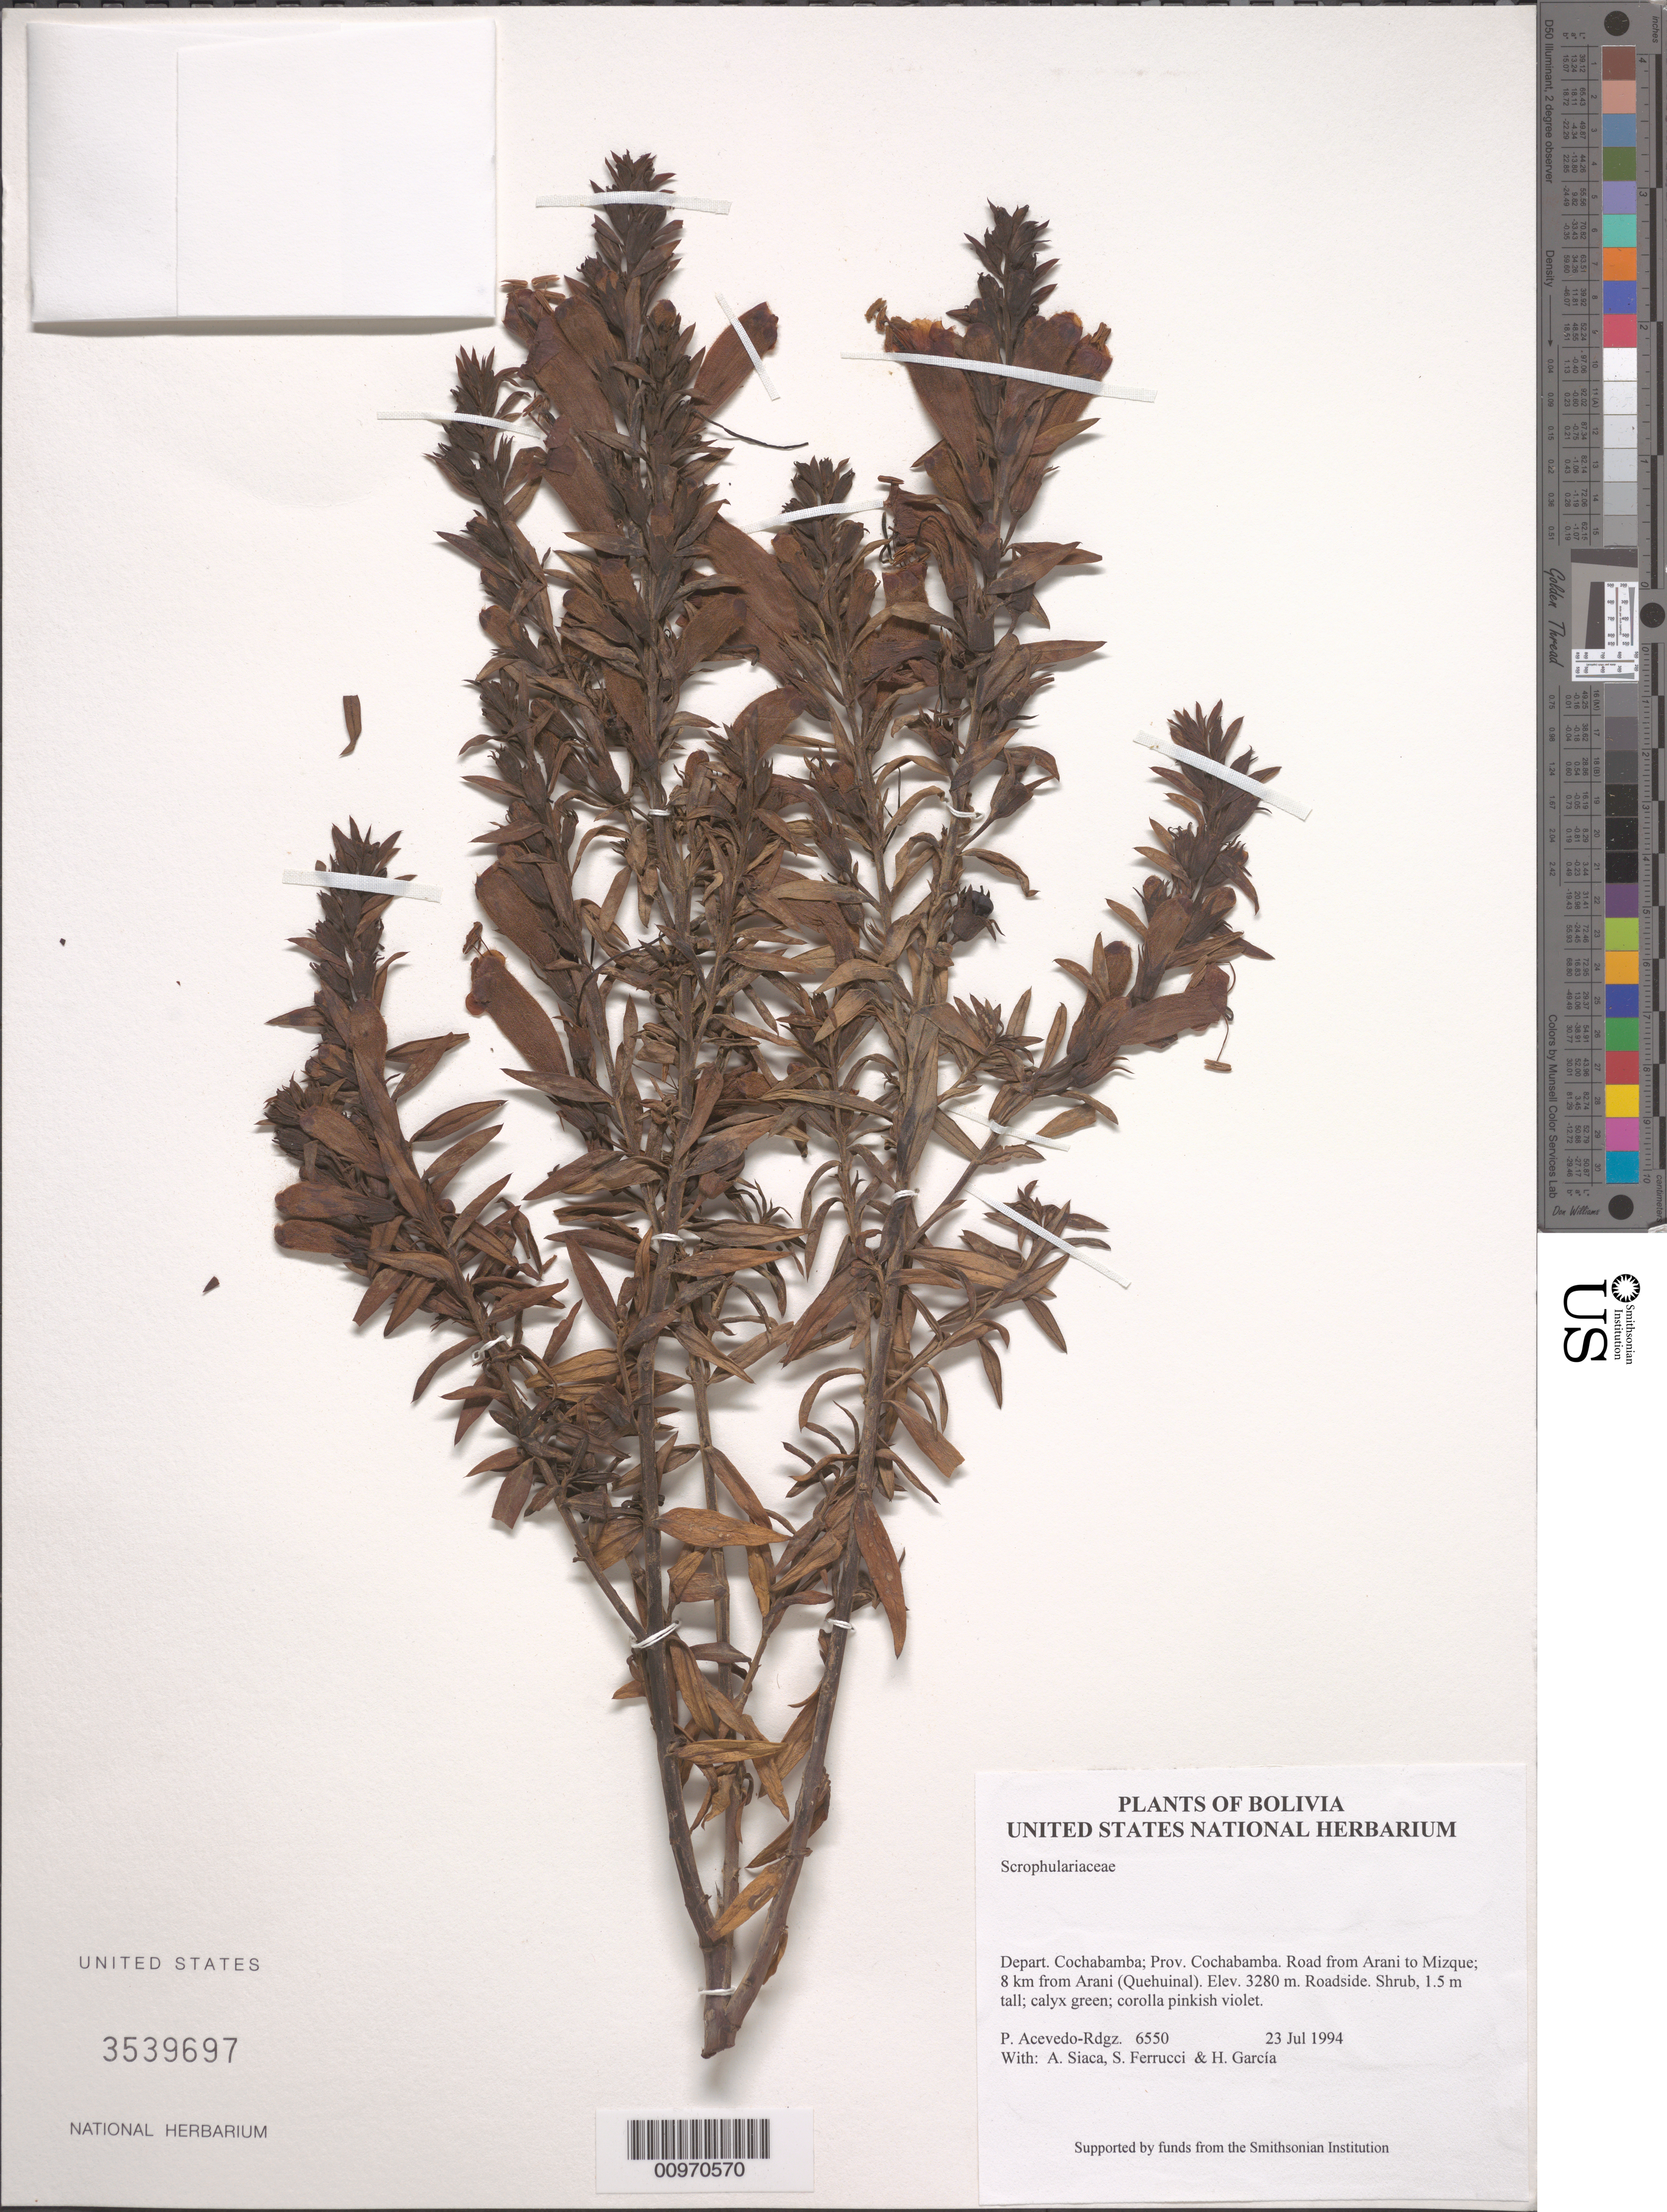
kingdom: Plantae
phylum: Tracheophyta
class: Magnoliopsida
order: Lamiales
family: Orobanchaceae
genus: Agalinis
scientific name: Agalinis bangii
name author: (Kuntze) Barringer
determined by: Nee, Michael H.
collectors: P. Acevedo-Rodr., A. Siaca, S. Ferrucci & H. Garcia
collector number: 6550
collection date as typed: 23 Jul 1994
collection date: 1994-07-23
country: Bolivia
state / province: Cochabamba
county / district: Cochabamba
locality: Depart. Cochabamba; Prov. Cochabamba. Road from Arani to Mizque; 8 km from Arani (Quehuinal).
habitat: Roadside.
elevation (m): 3280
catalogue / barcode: US 3539697